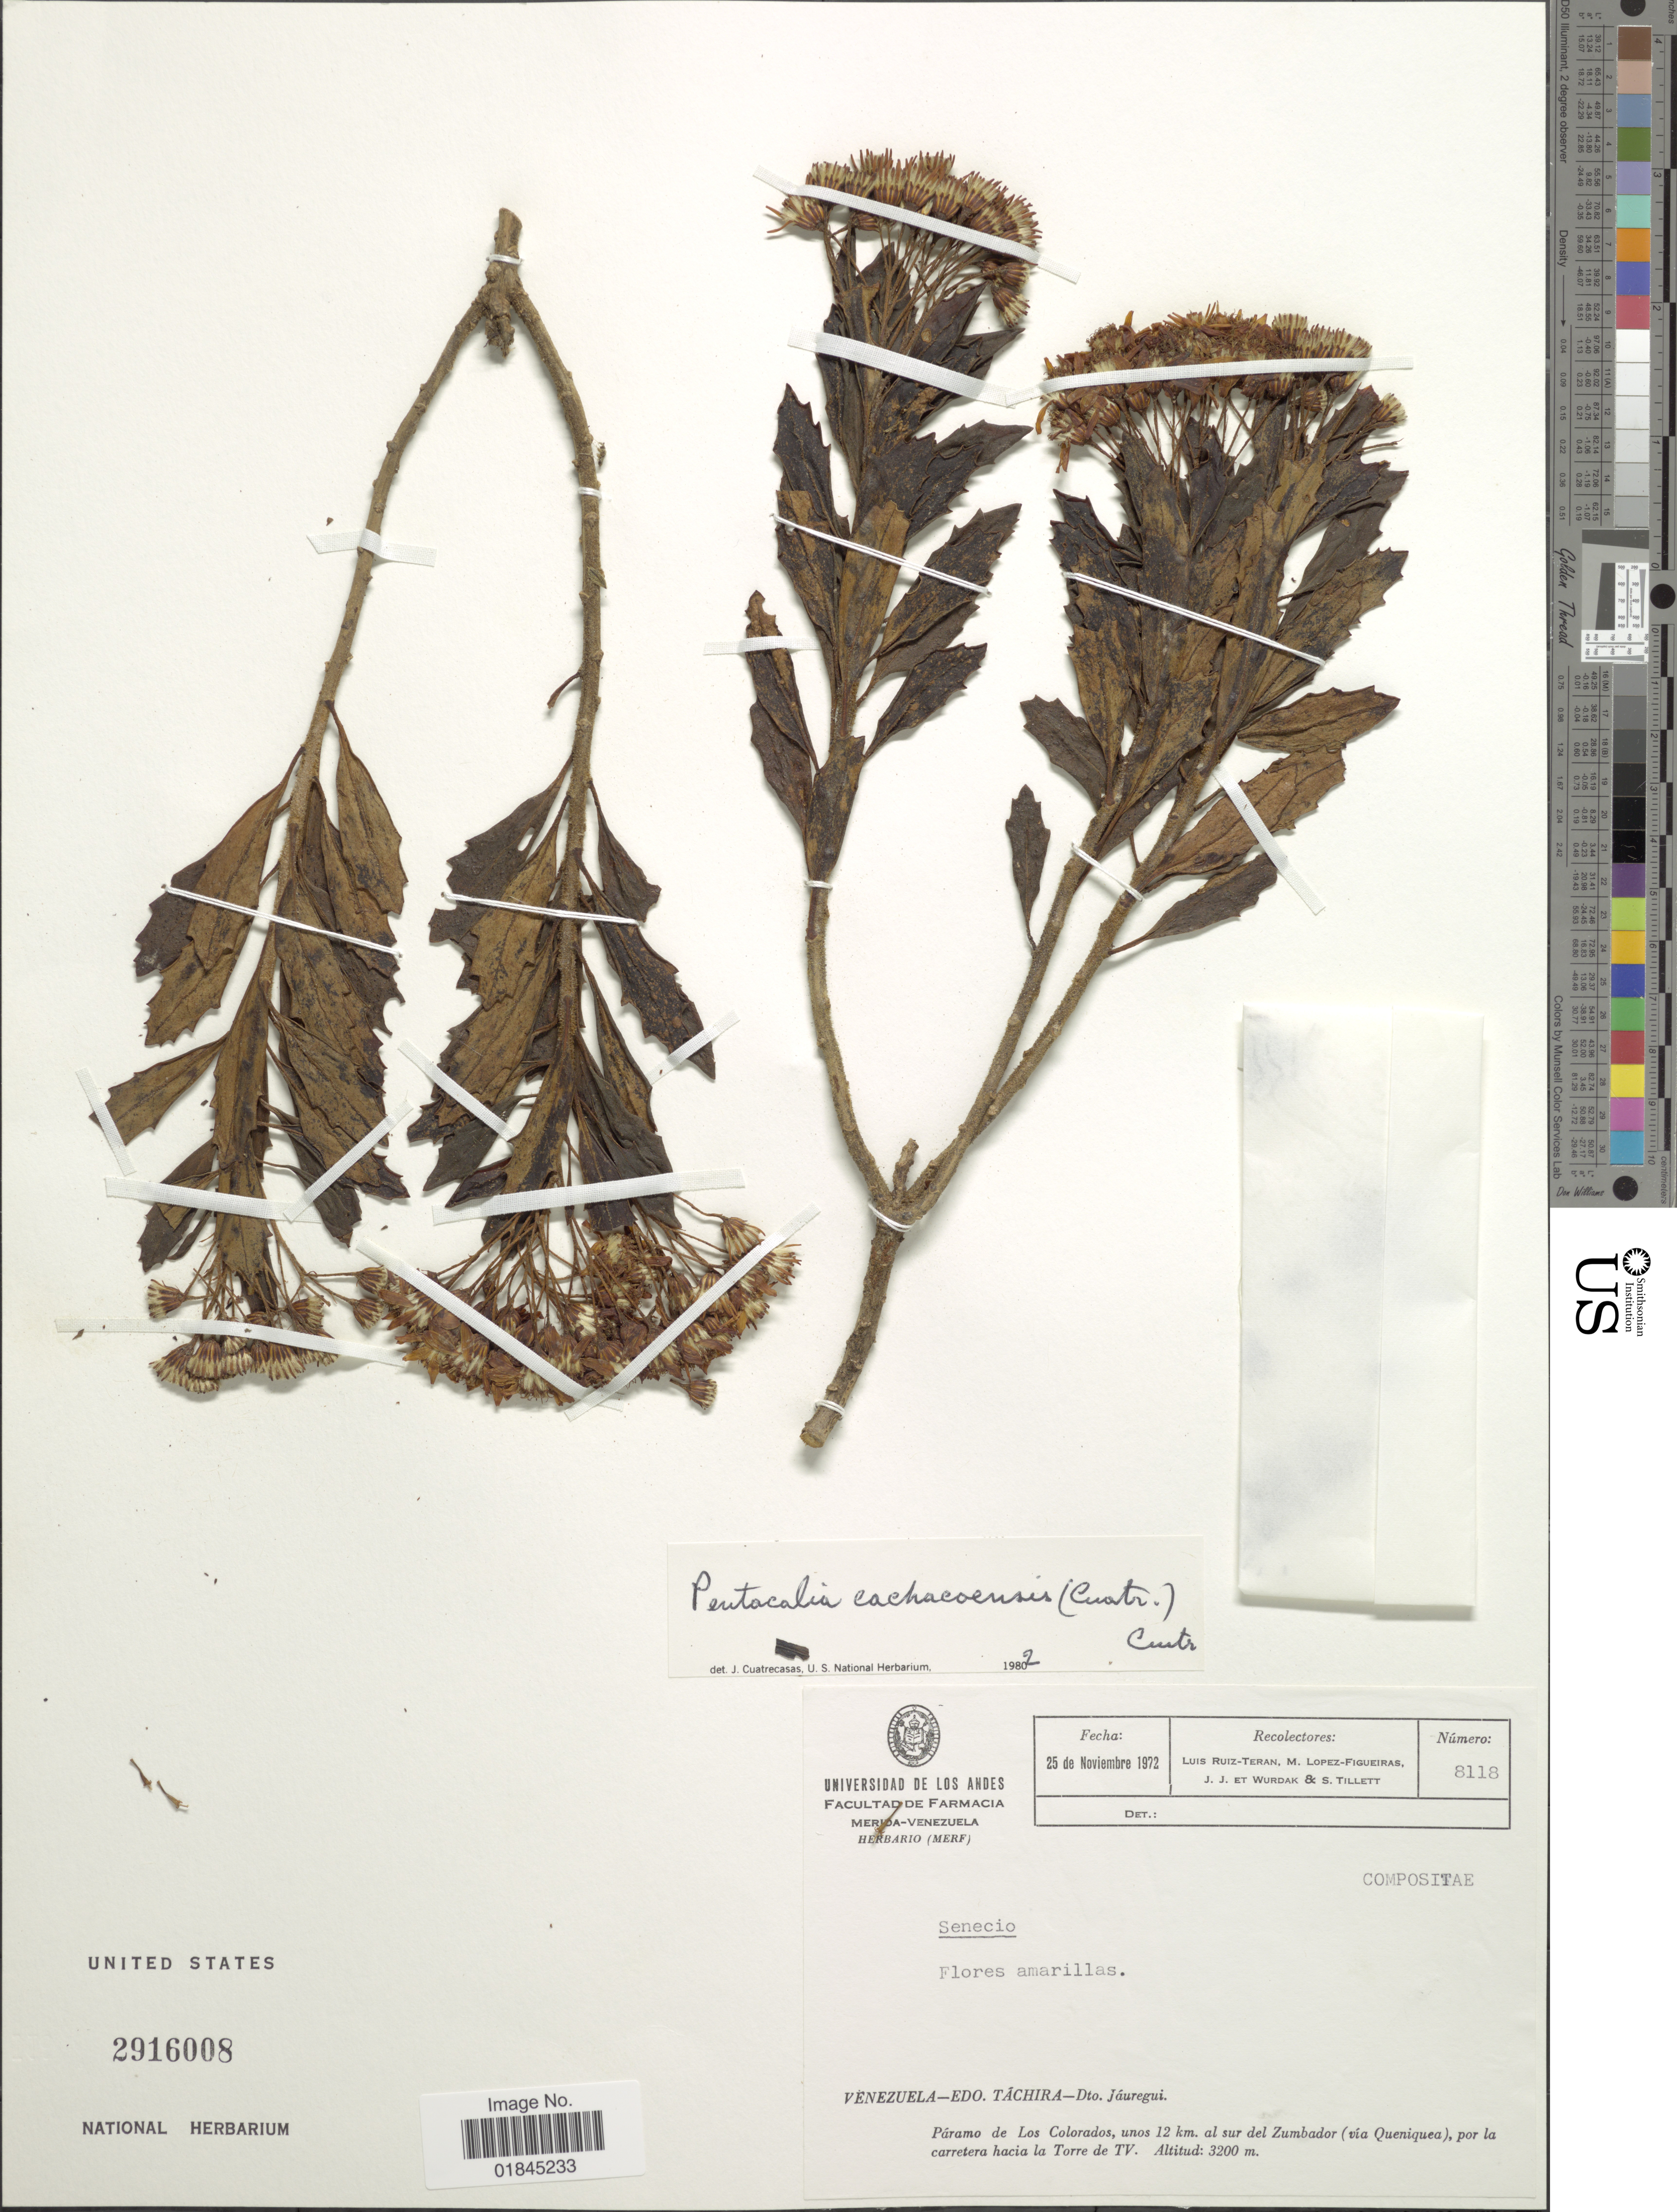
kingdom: Plantae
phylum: Tracheophyta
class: Magnoliopsida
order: Asterales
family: Asteraceae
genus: Pentacalia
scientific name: Pentacalia cachacoensis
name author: (Cuatrec.) Cuatrec.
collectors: L. E. Ruíz-Terán, M. López Figueiras, J. Wurdak & S. S. Tillett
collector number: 8118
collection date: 1972-11-25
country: Venezuela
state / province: Tachira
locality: Venezuela - Edo. Táchira - Dto. Jáuregui. Páramo de Los Colorados, unos 12 km. al sur del Zaumbador (vía Queniquea), por la carretera hacia la Torre de TV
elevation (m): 3200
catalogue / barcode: US 2916008